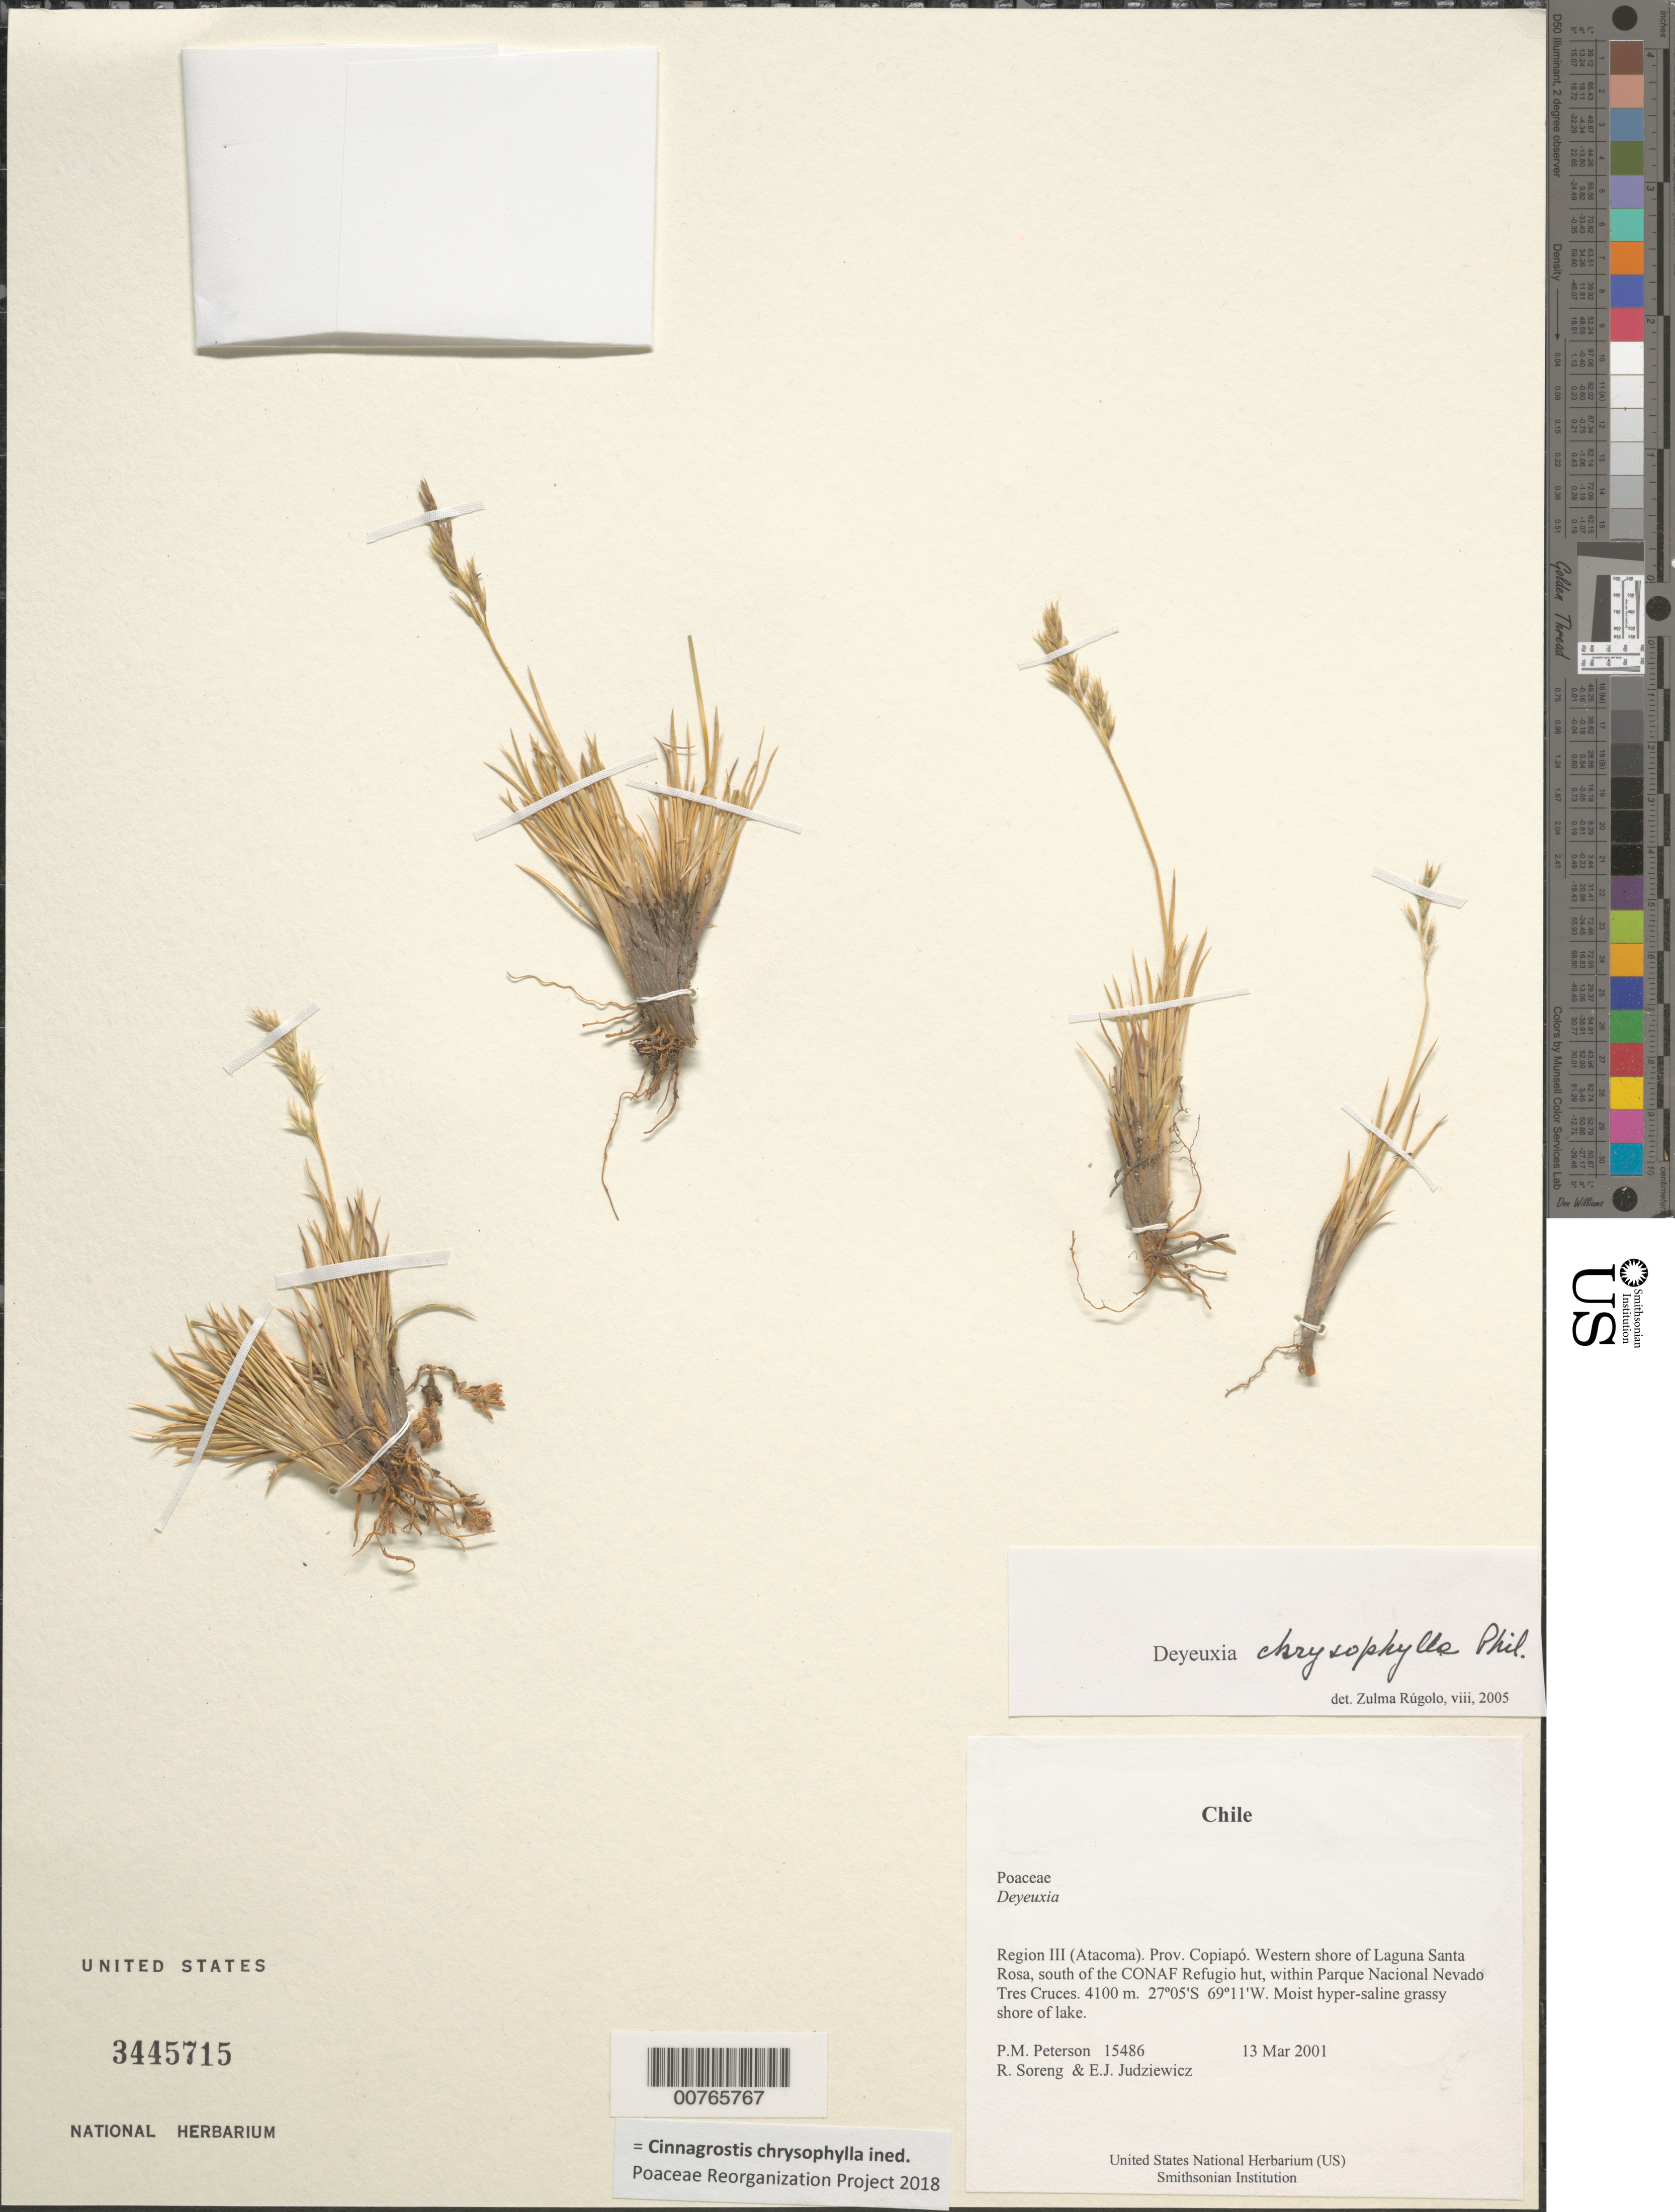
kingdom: Plantae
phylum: Tracheophyta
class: Liliopsida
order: Poales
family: Poaceae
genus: Cinnagrostis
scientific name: Cinnagrostis chrysophylla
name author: (Phil.) P.M. Peterson et al.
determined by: Poaceae Reorganization Project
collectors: P. M. Peterson, R. J. Soreng & E. J. Judziewicz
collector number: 15486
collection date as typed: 13 Mar 2001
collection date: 2001-03-13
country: Chile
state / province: Atacama (III)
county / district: Copiapó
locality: Western shore of Laguna Santa Rosa, south of the CONAF Refugio hut, within Parque Nacional Nevado Tres Cruces.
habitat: Moist hyper-saline grassy shore of lake.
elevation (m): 4100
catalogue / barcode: US 3445715